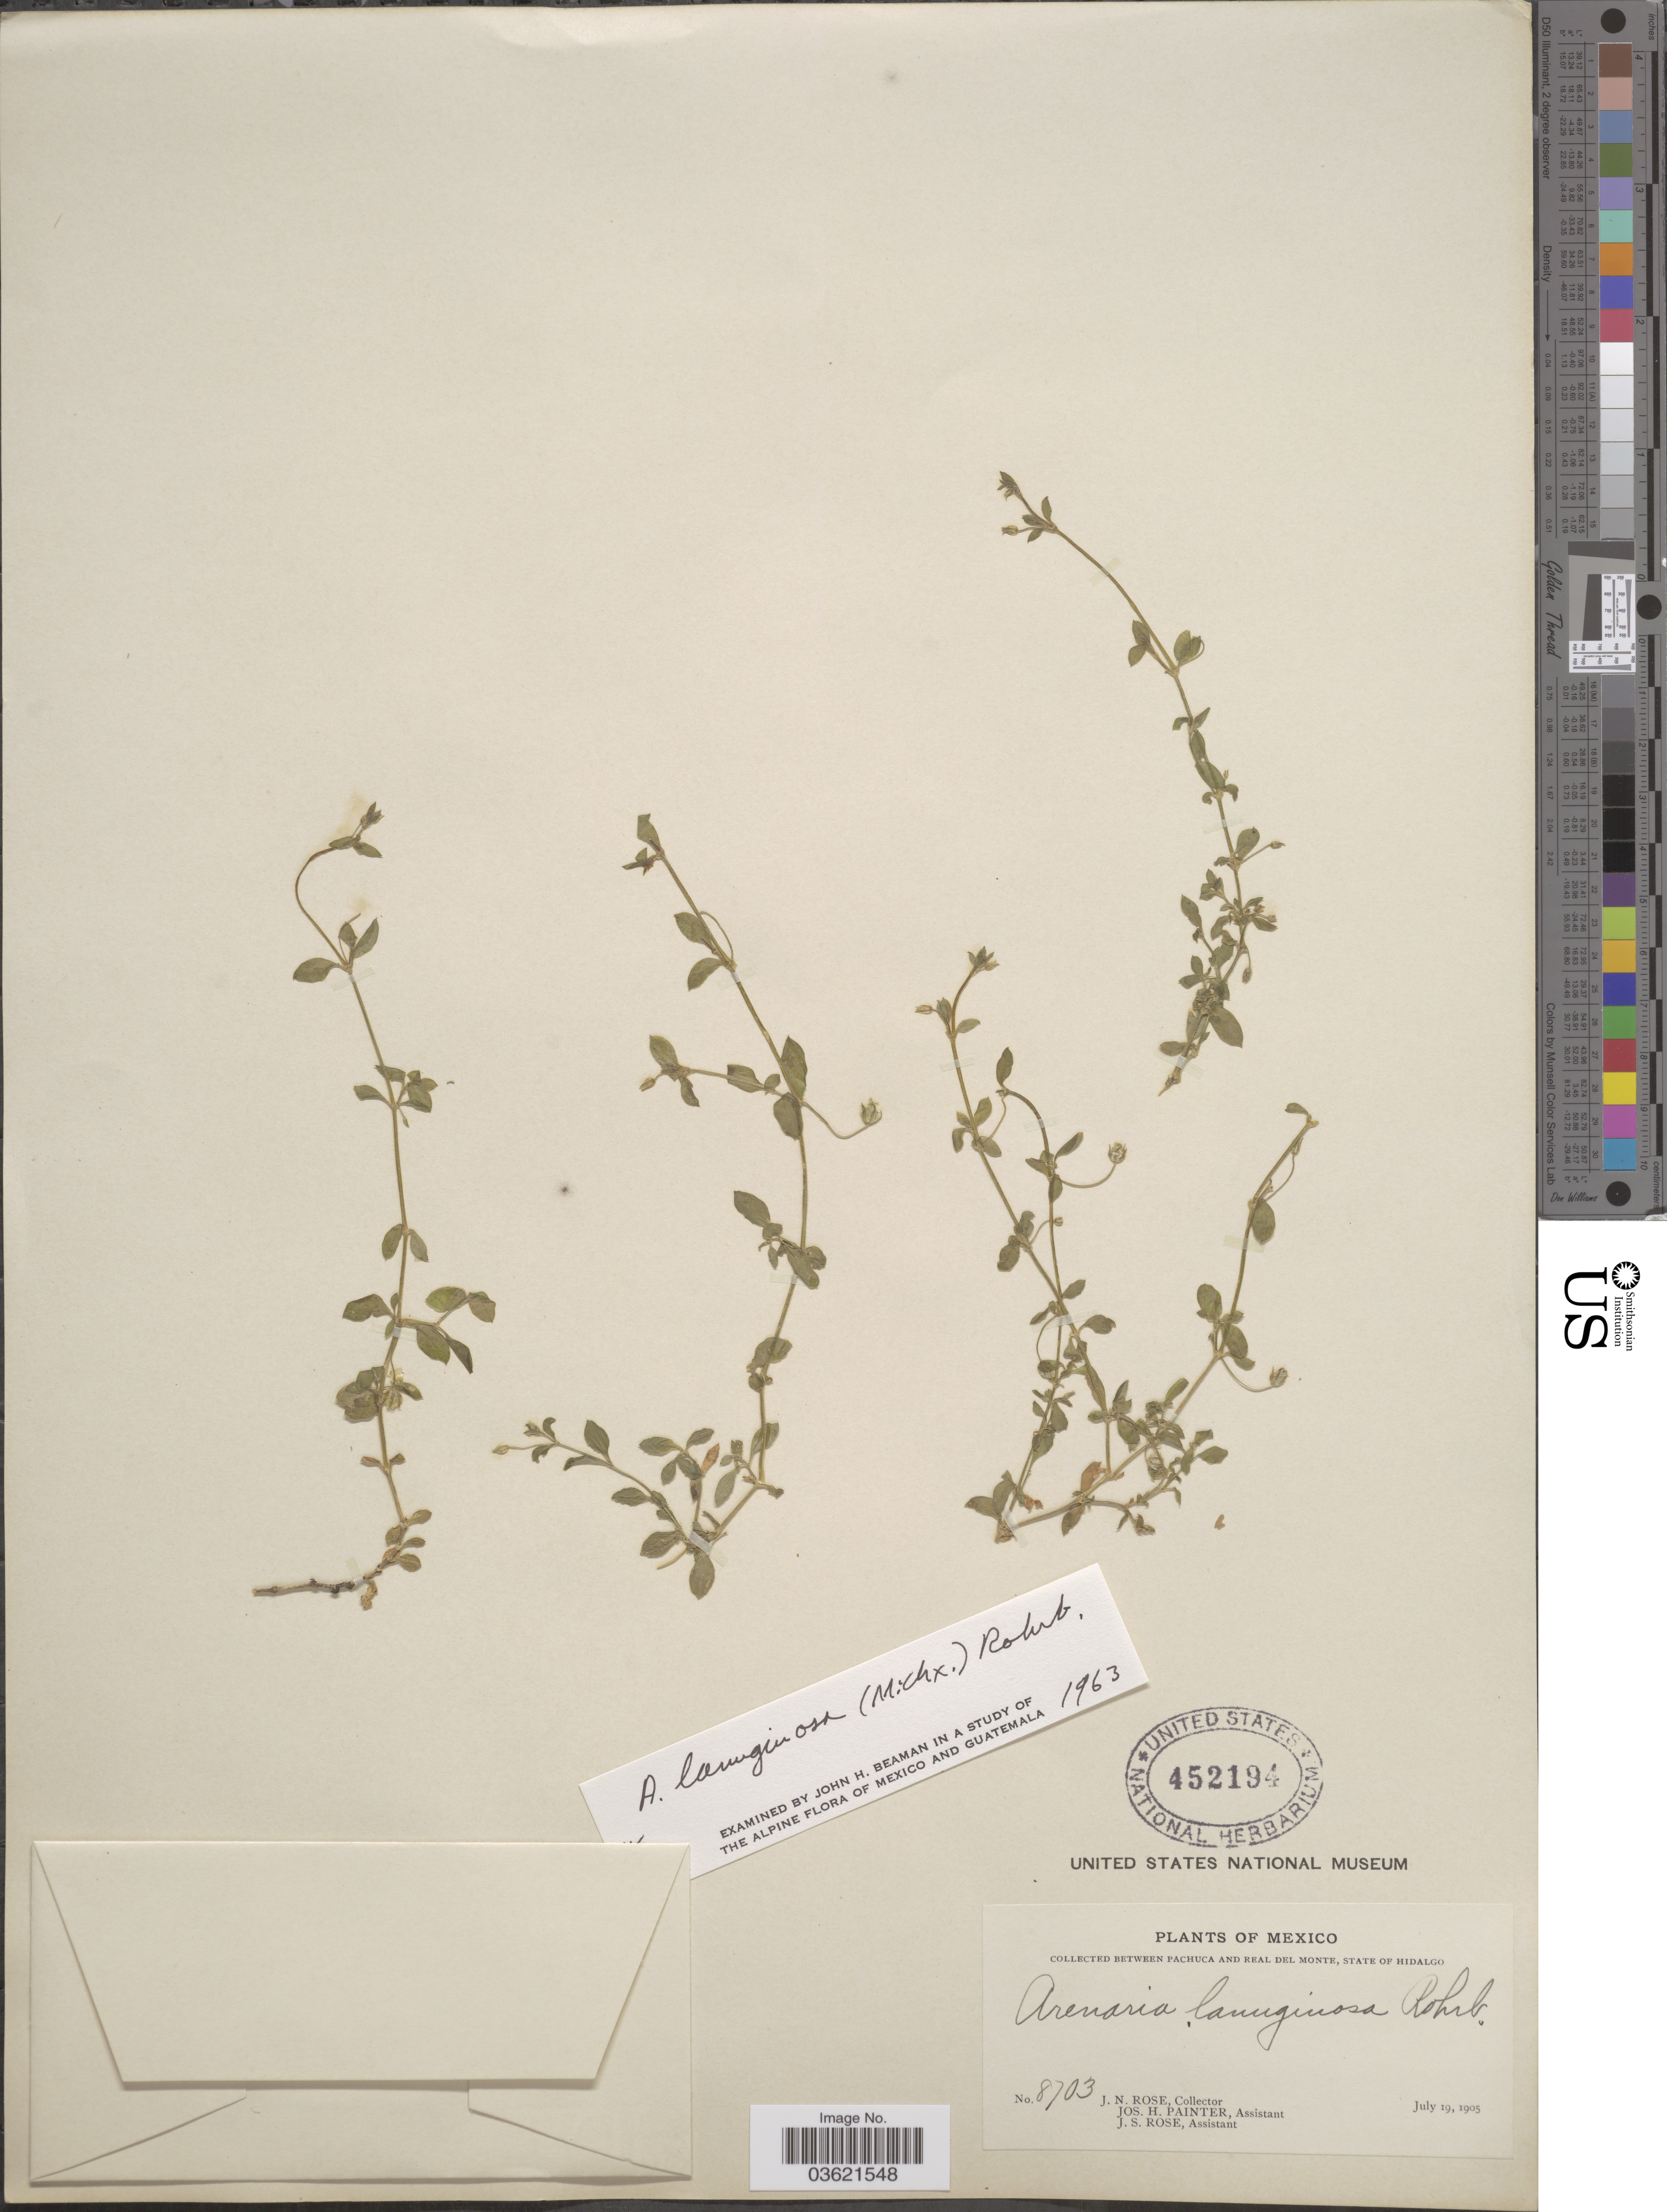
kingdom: Plantae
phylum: Tracheophyta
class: Magnoliopsida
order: Caryophyllales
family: Caryophyllaceae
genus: Arenaria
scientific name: Arenaria lanuginosa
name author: (Michx.) Rohrb.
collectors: J. N. Rose, J. H. Painter & J. S. Rose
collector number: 8703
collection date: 1905-07-19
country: Mexico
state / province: Hidalgo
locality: Between Pachuca and Real del Monte.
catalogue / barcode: US 452194